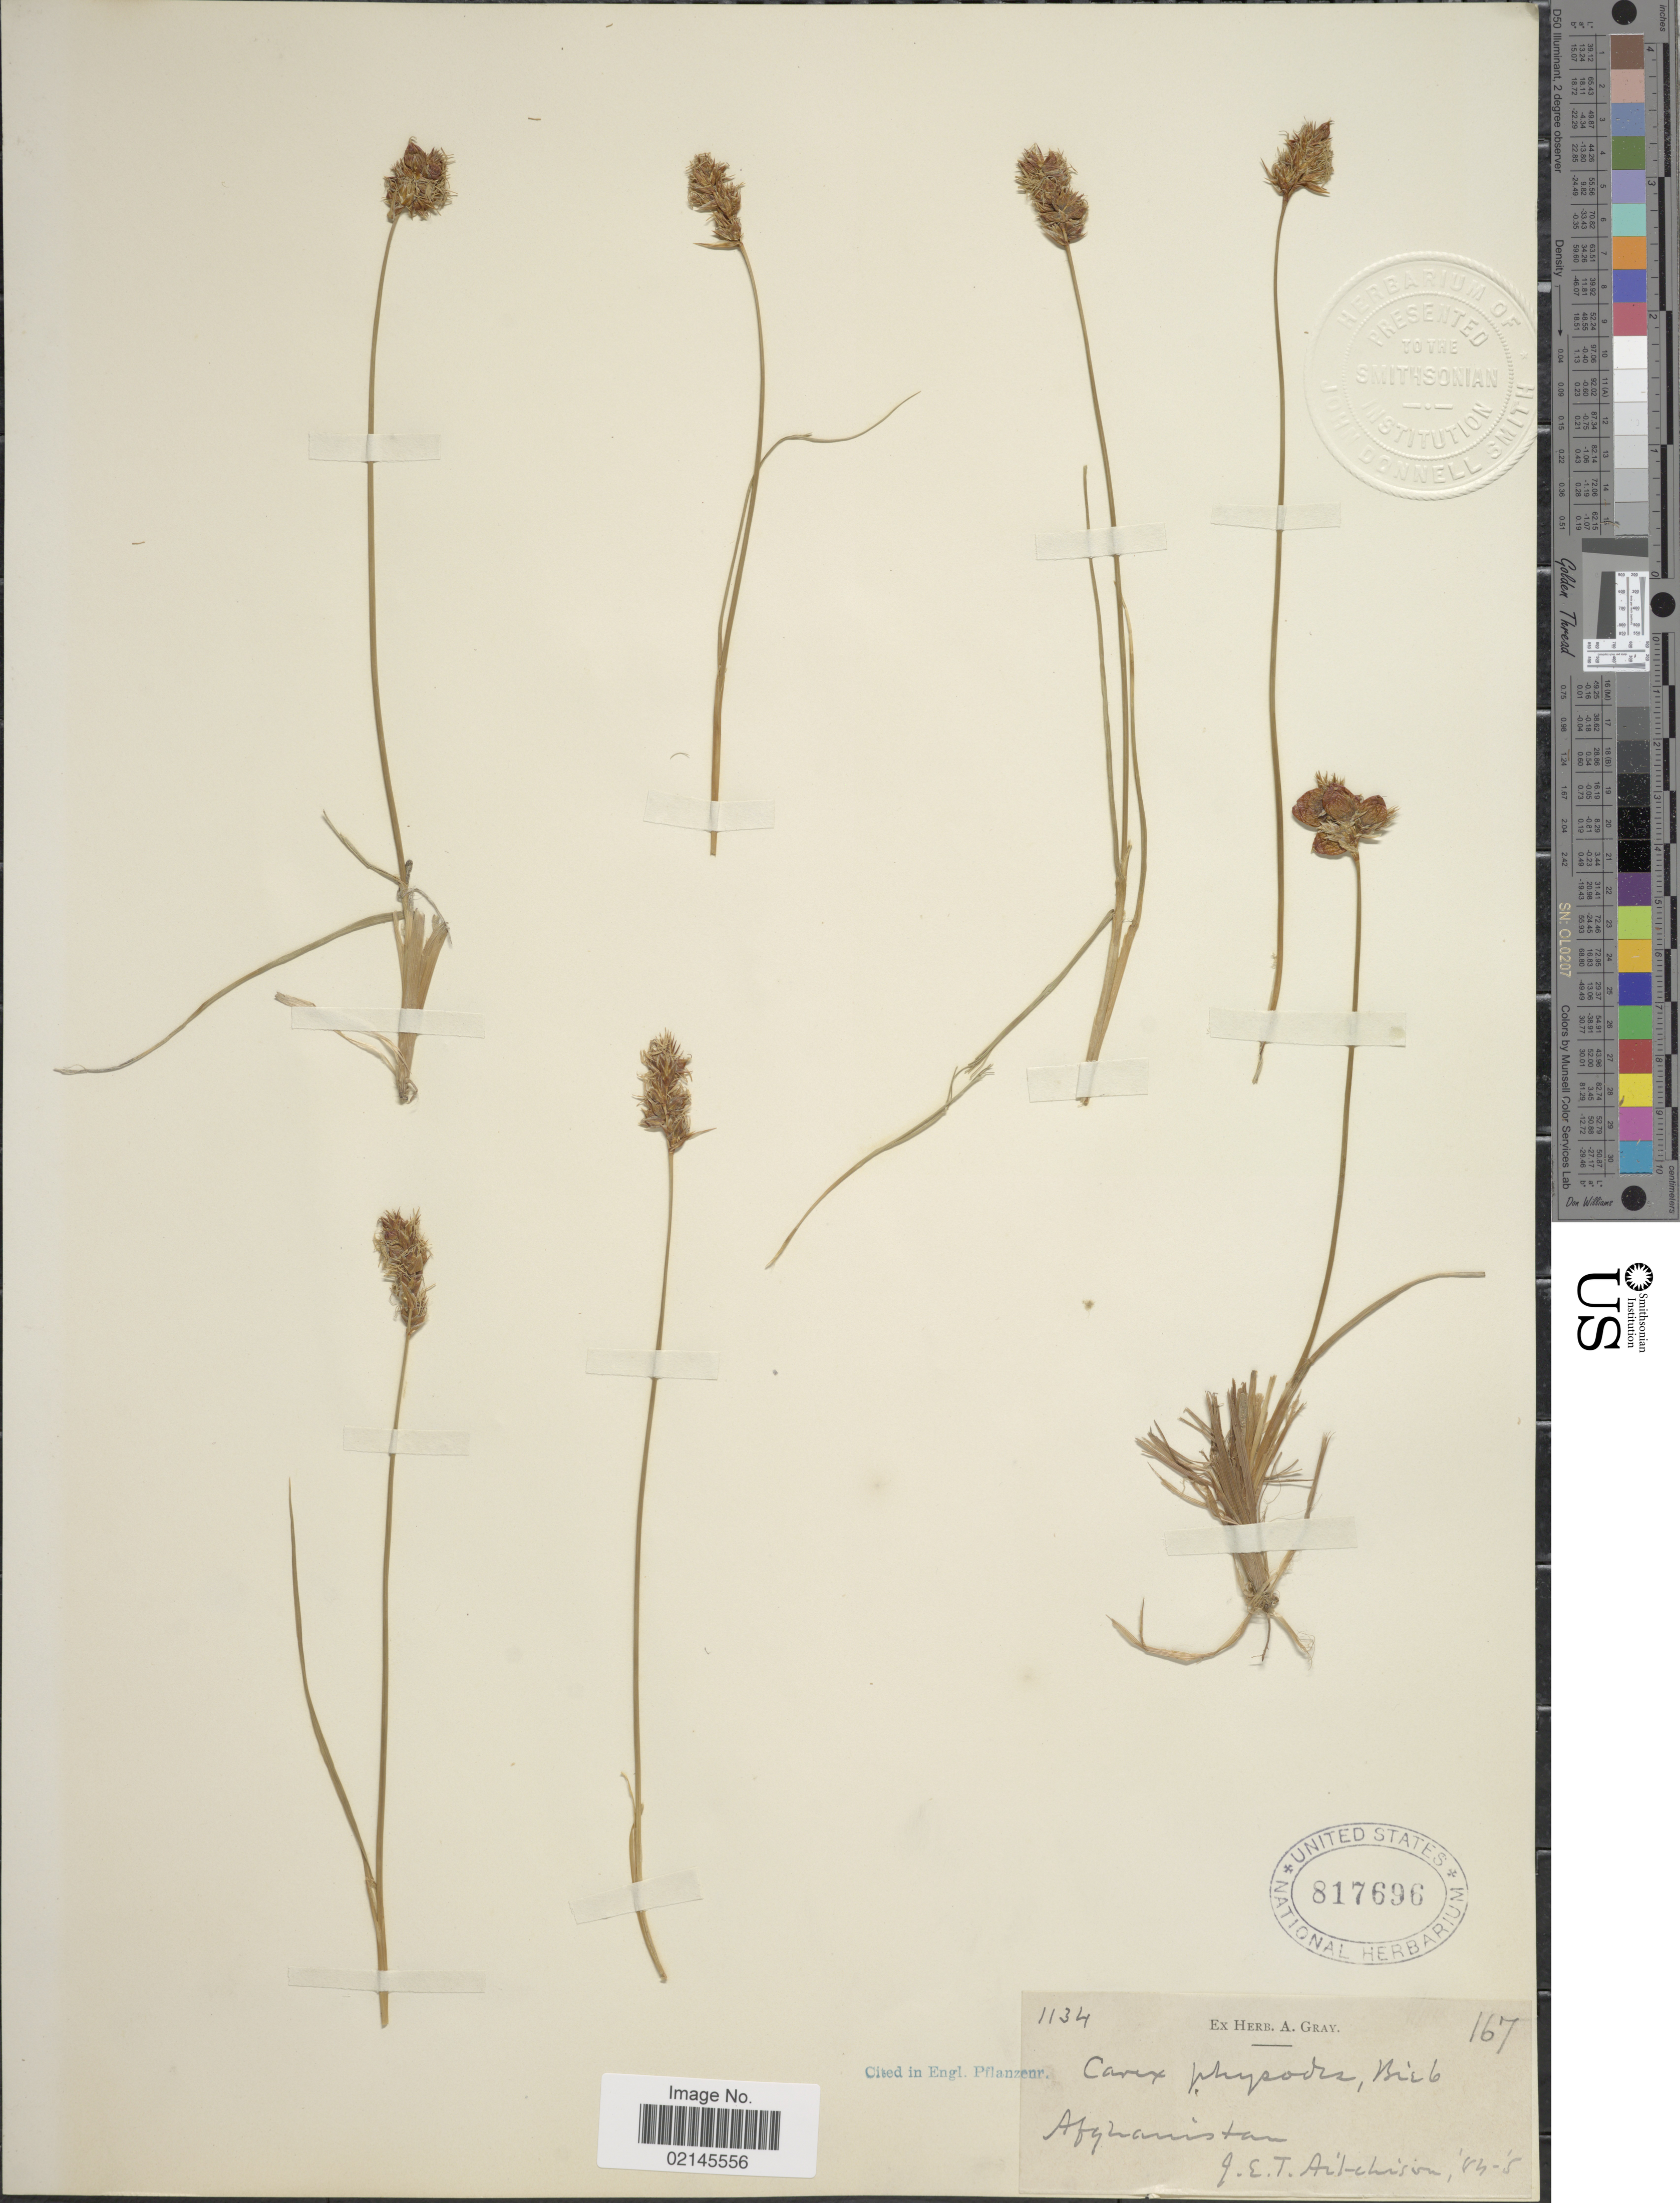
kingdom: Plantae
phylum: Tracheophyta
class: Liliopsida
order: Poales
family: Cyperaceae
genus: Carex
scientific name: Carex physodes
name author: M. Bieb.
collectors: J. E. Aitchison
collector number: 1134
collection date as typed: Transcribed d/m/y: //84 to //85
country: Afghanistan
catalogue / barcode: US 817696